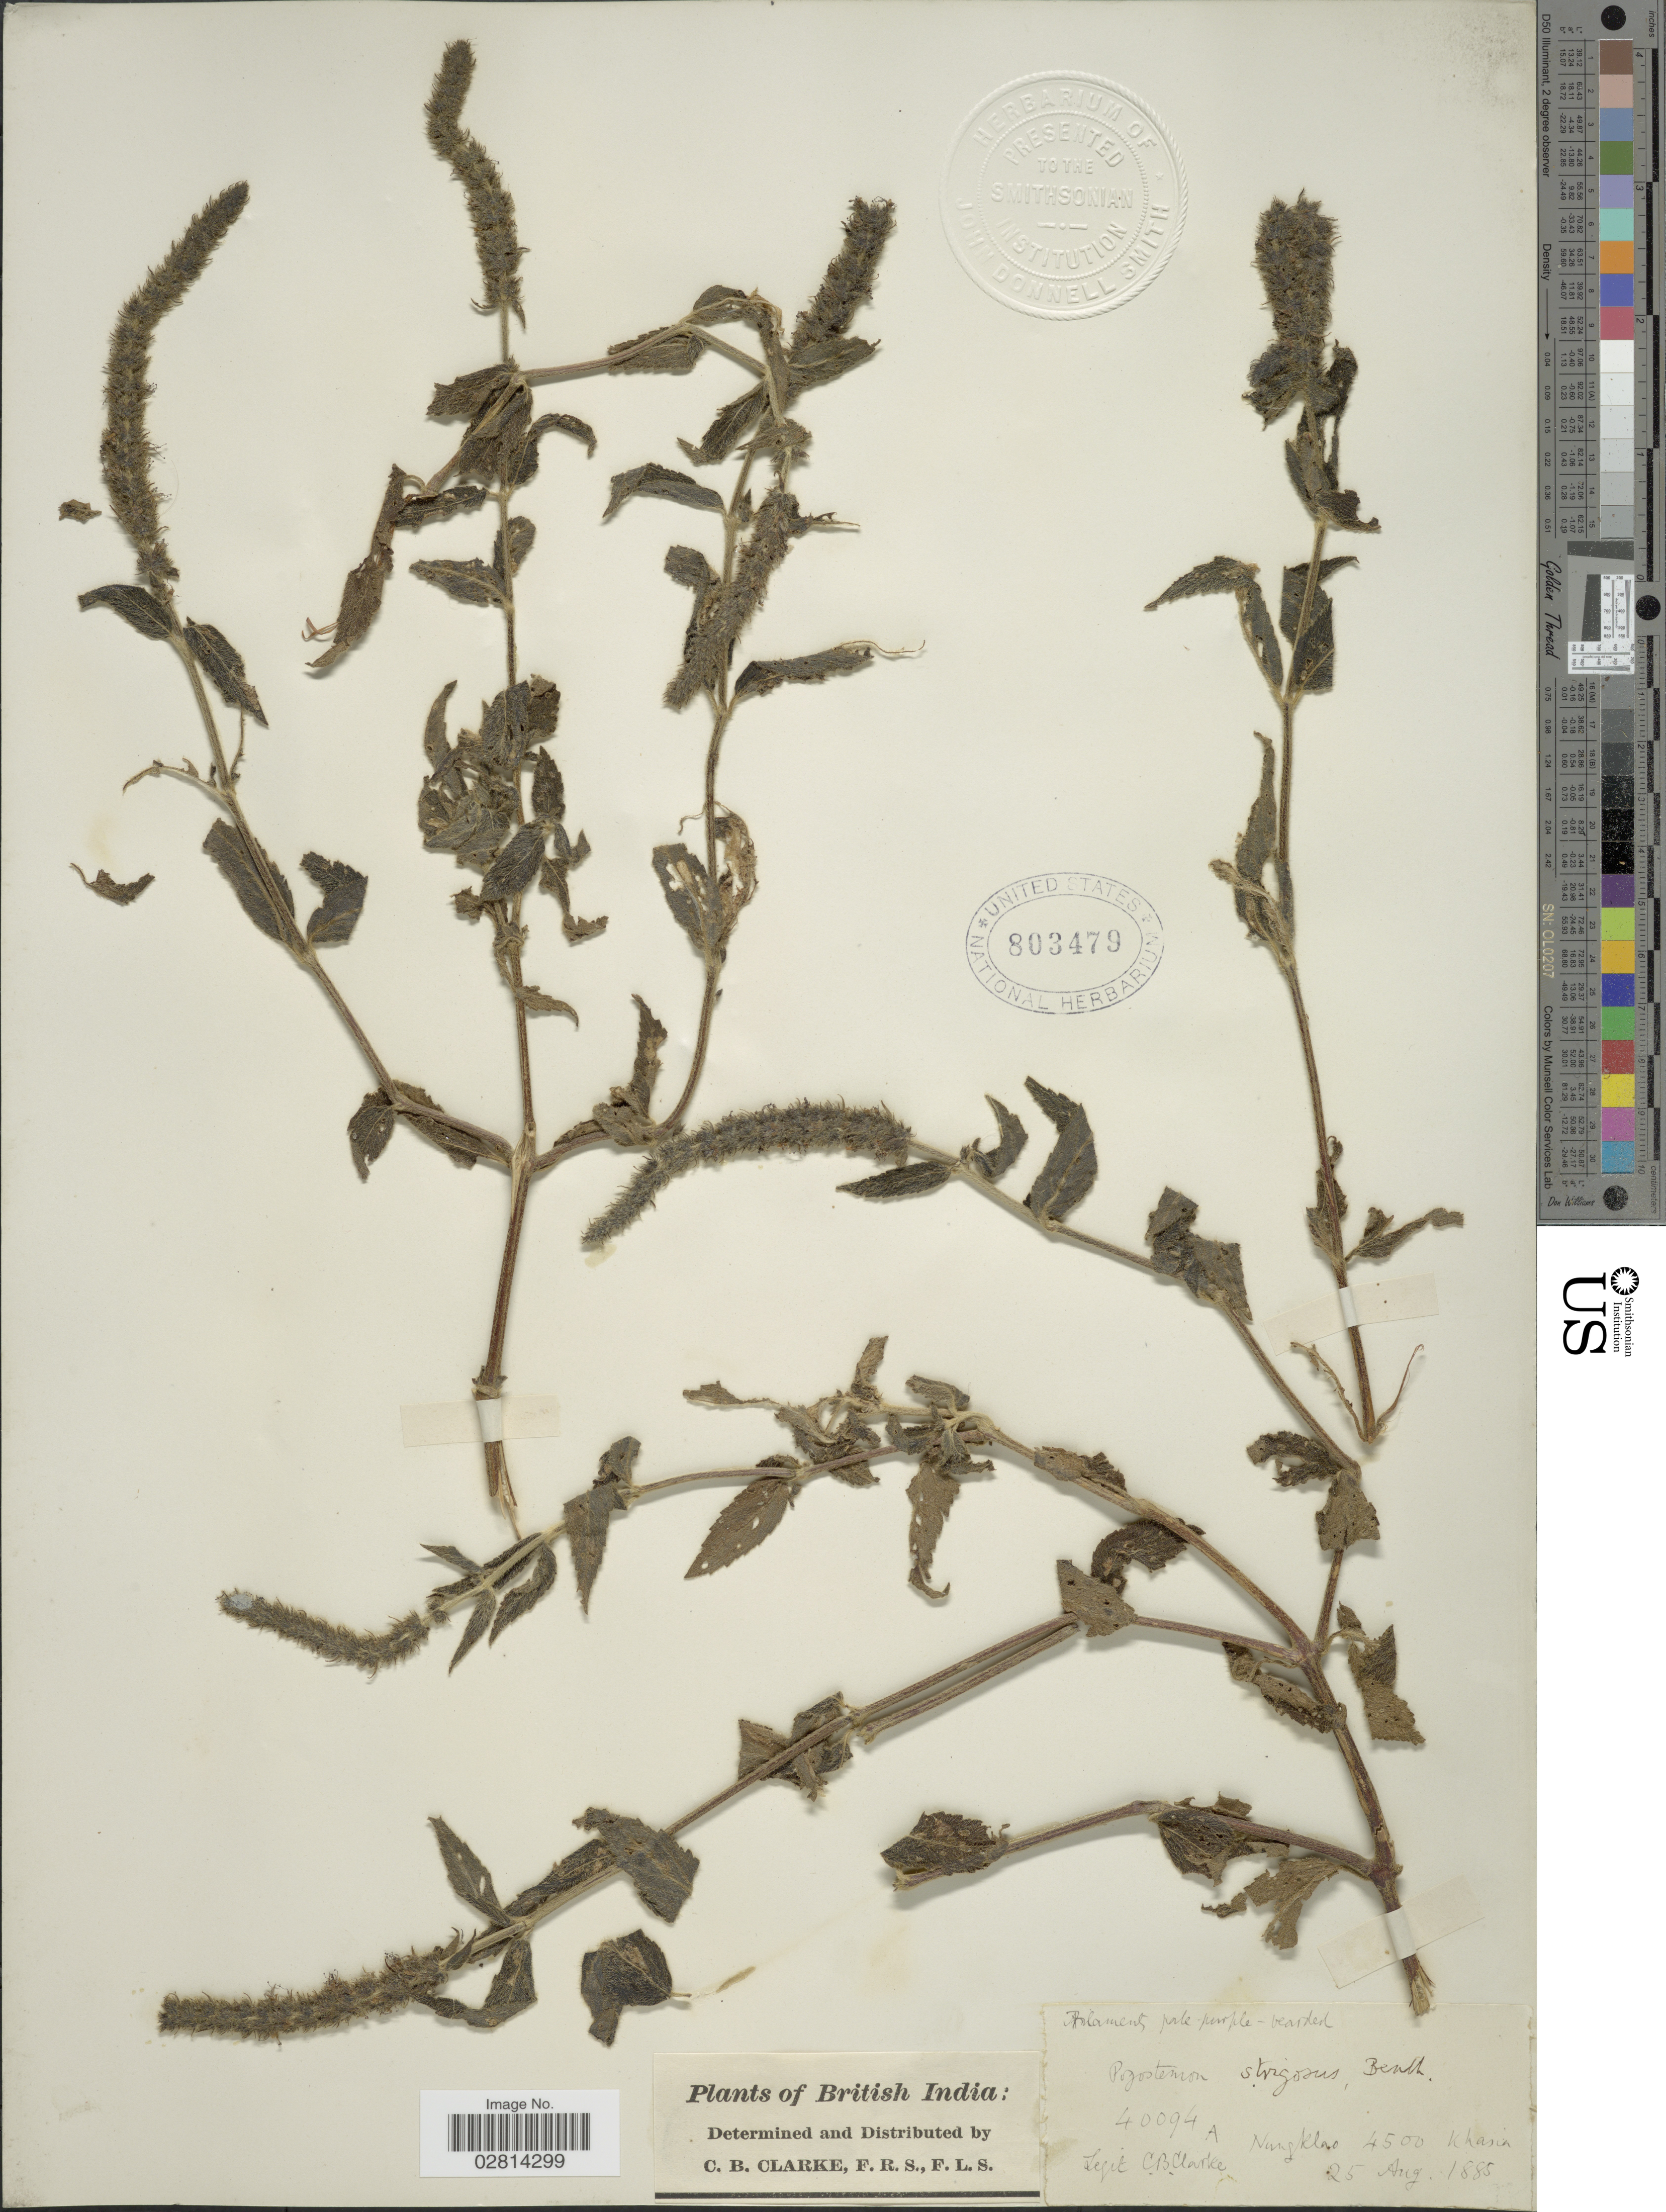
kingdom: Plantae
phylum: Tracheophyta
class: Magnoliopsida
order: Lamiales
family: Lamiaceae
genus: Pogostemon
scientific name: Pogostemon strigosus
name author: (Benth.) Benth.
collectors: C. B. Clarke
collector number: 40094A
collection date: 1885-08-25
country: India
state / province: Meghalaya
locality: Nangklao. Khasia.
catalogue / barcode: US 803479